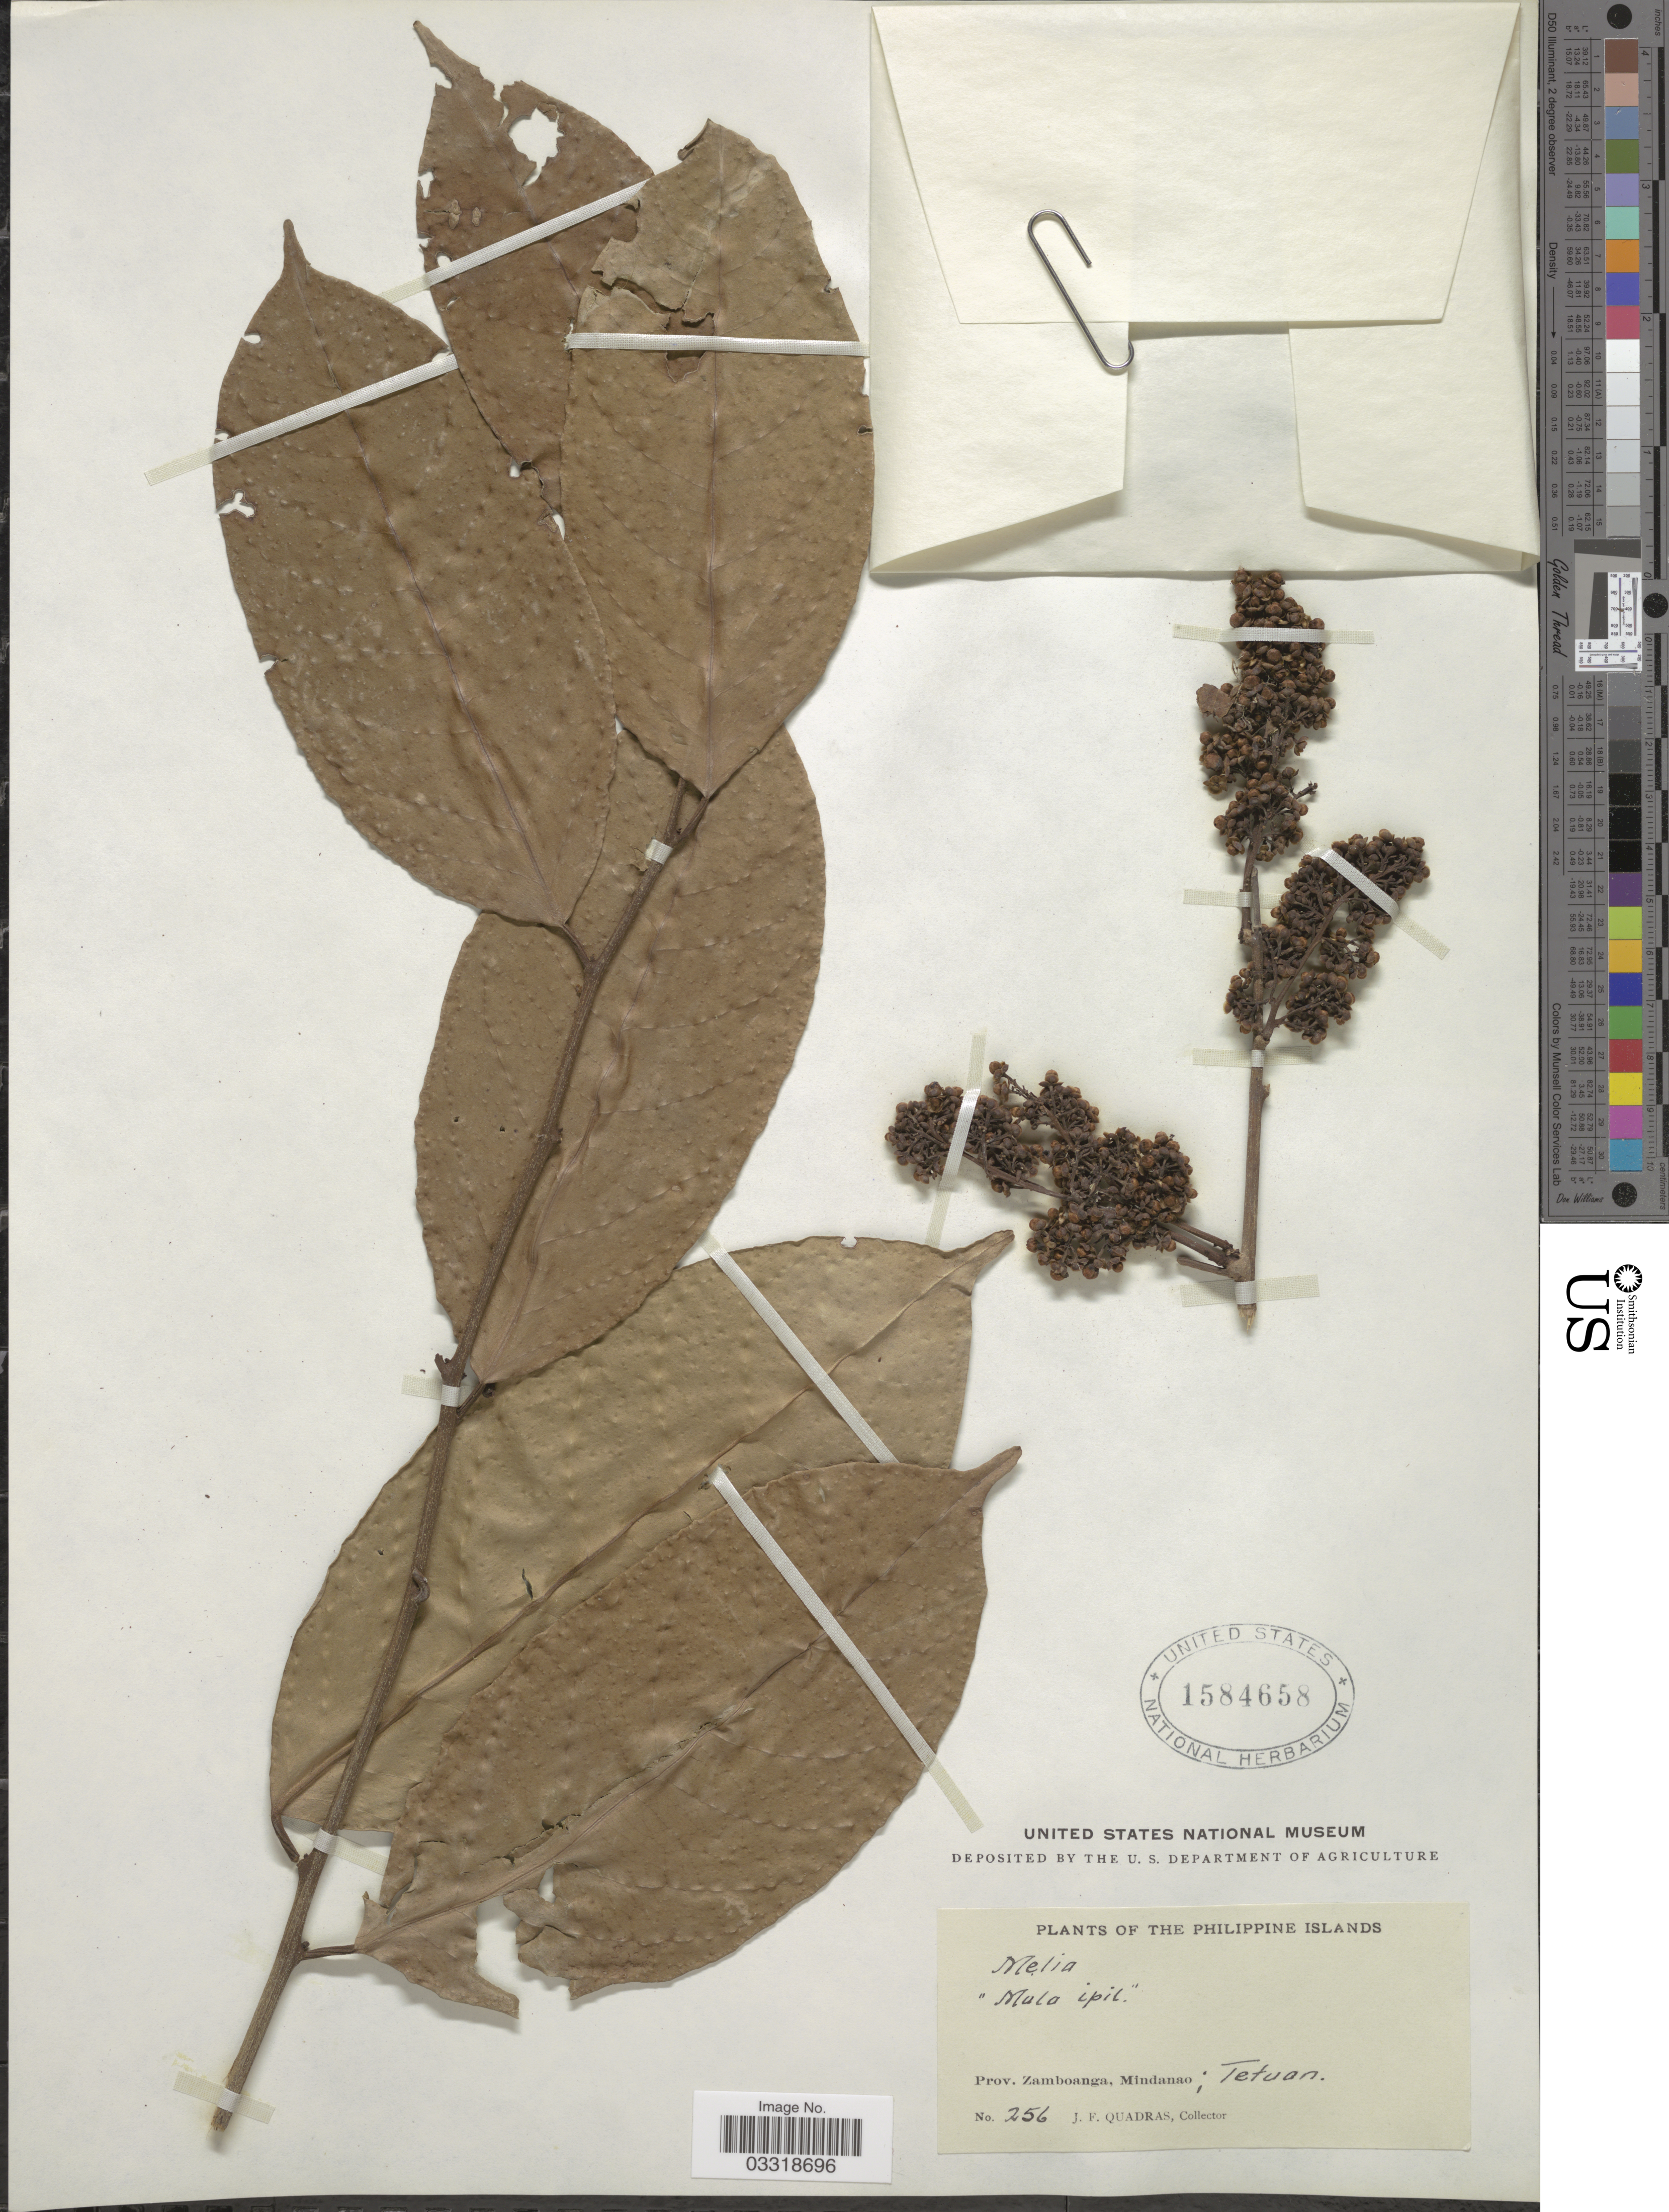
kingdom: Plantae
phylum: Tracheophyta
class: Magnoliopsida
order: Malpighiales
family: Salicaceae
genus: Osmelia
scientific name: Osmelia sp.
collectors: J. Quadras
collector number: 256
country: Philippines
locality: The Philippine Islands. Prov. Zamboanga, Mindanao; Tetuan.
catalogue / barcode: US 1584658